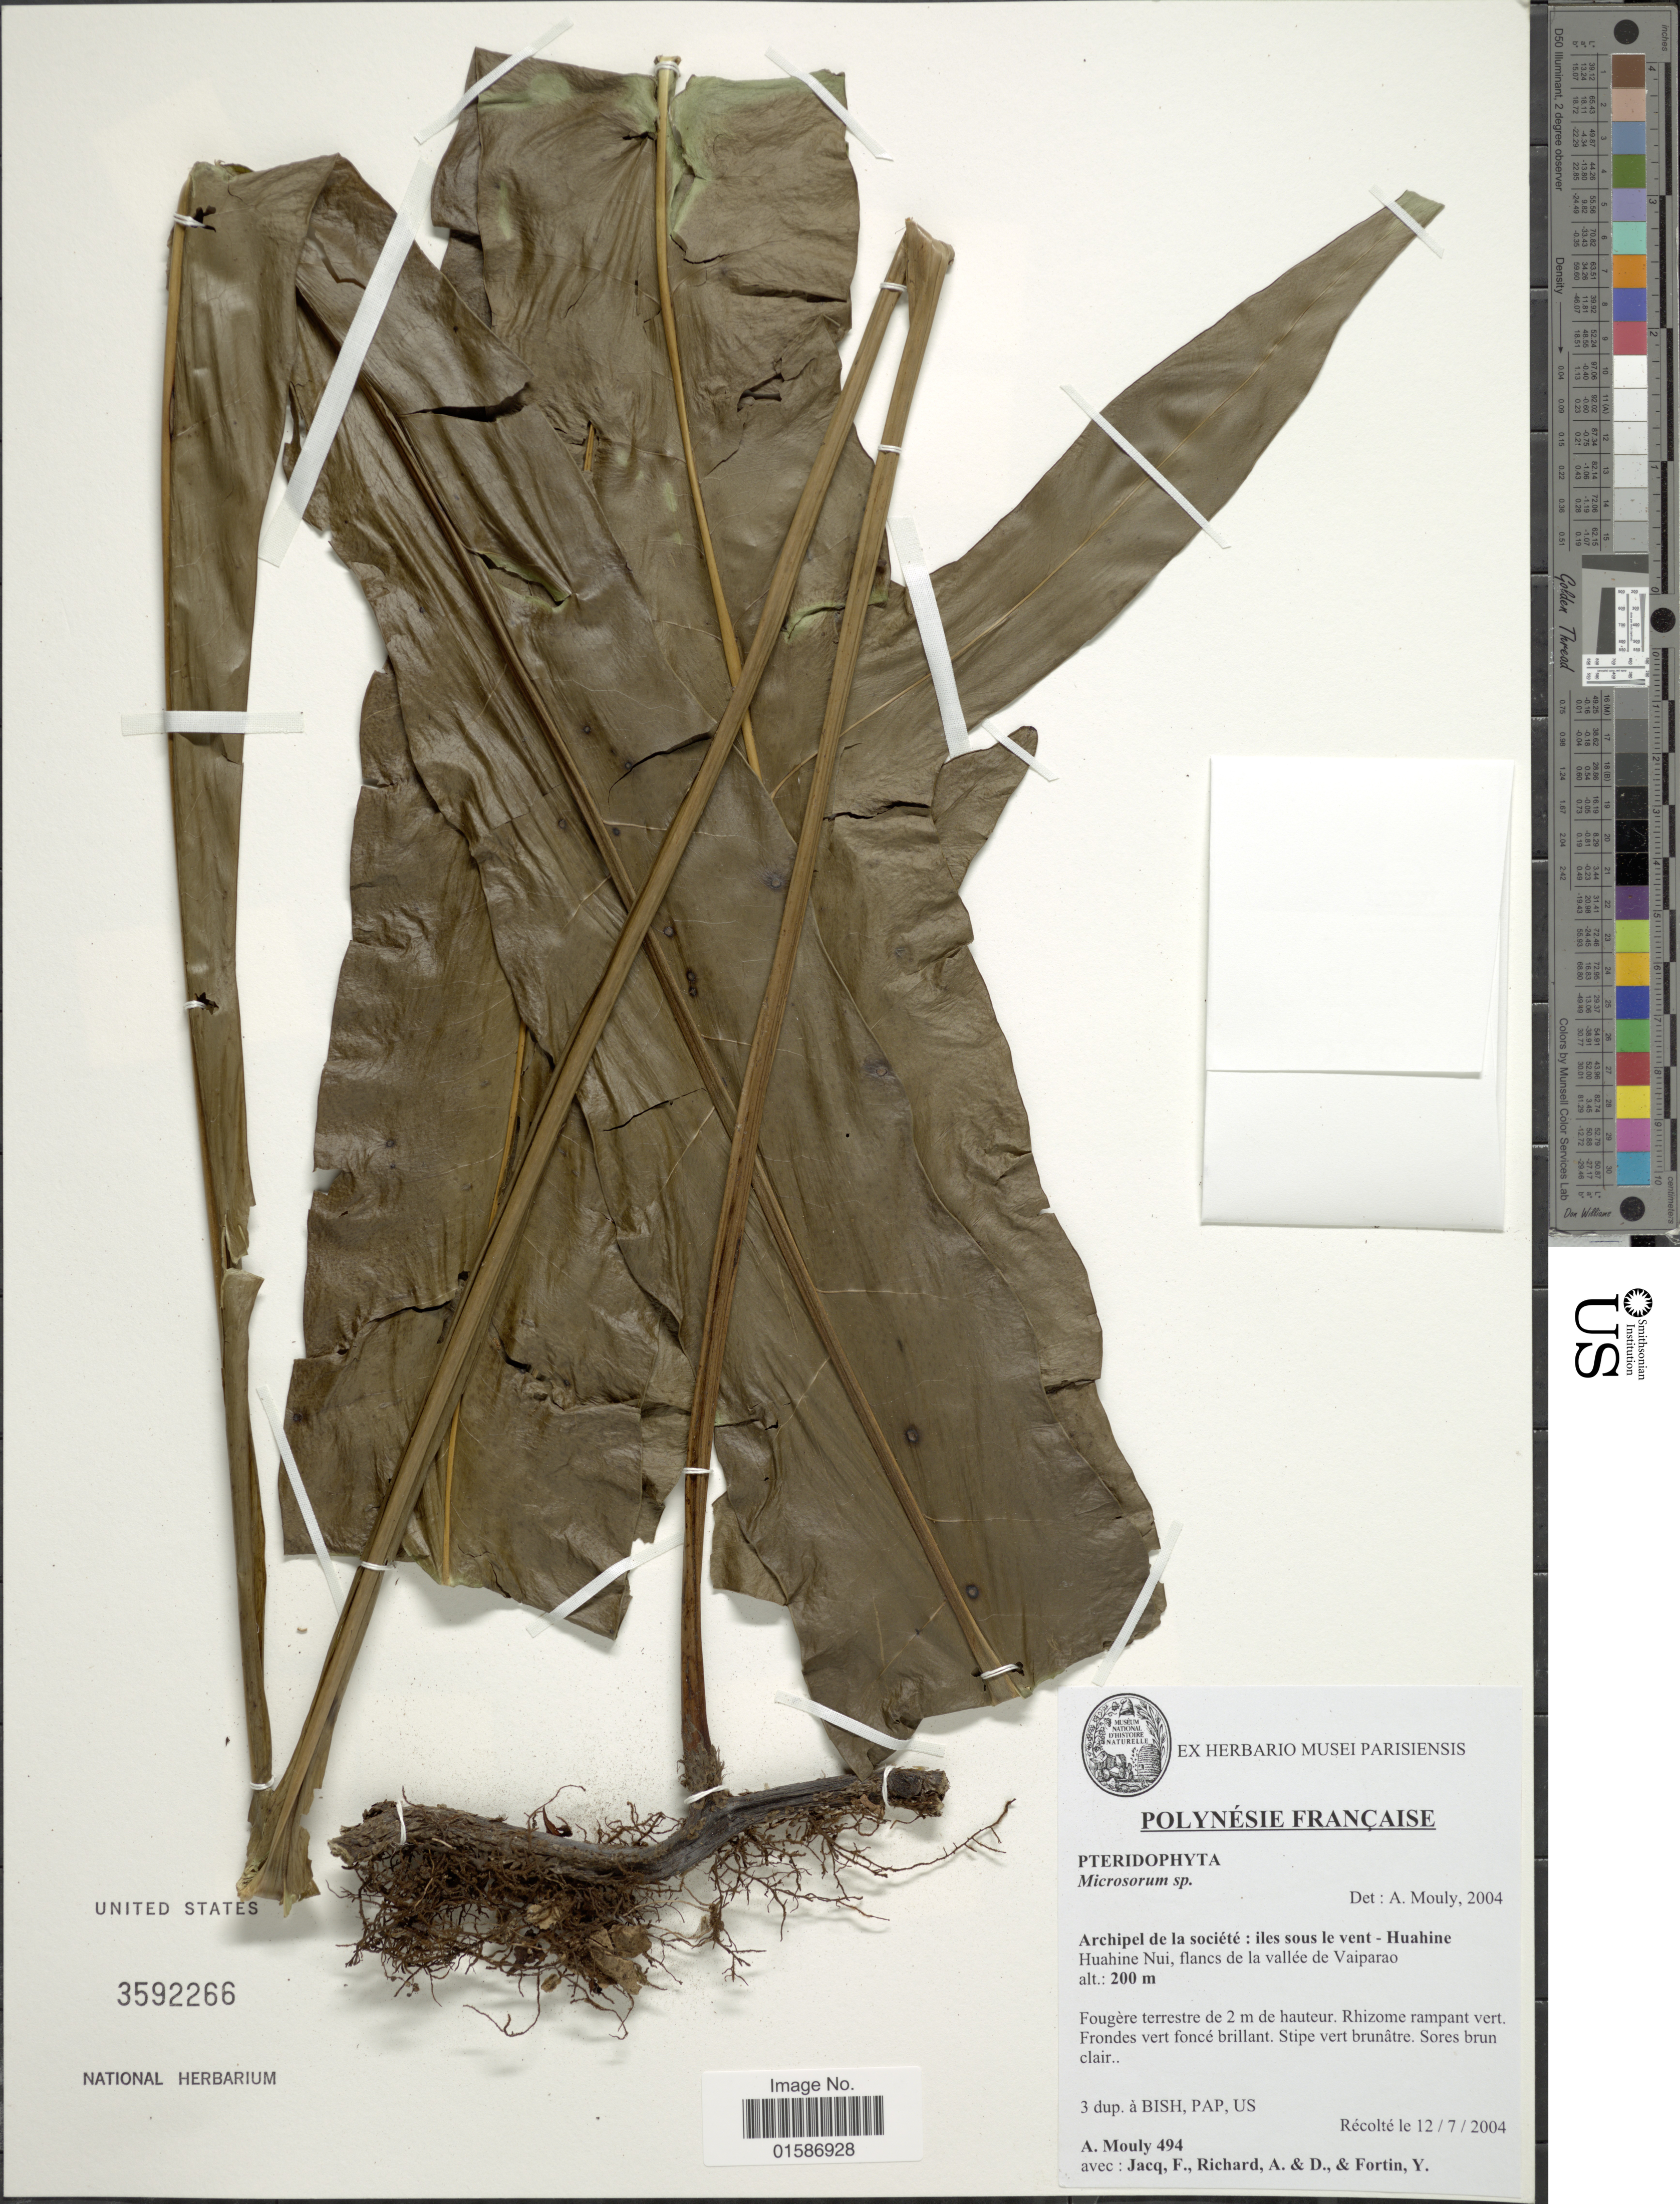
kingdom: Plantae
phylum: Tracheophyta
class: Polypodiopsida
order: Polypodiales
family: Polypodiaceae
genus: Microsorum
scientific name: Microsorum punctatum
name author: (L.) Copel.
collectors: A. Mouly, J. Richard, A. Fortin Y & D. Fortin Y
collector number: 494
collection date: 2004-07-12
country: French Polynesia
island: Huahine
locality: Archipel de la société: iles sous le vent - Huahine Huahine Nui, flancs de la vallée de Vaiparao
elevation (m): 200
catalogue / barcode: US 3592266